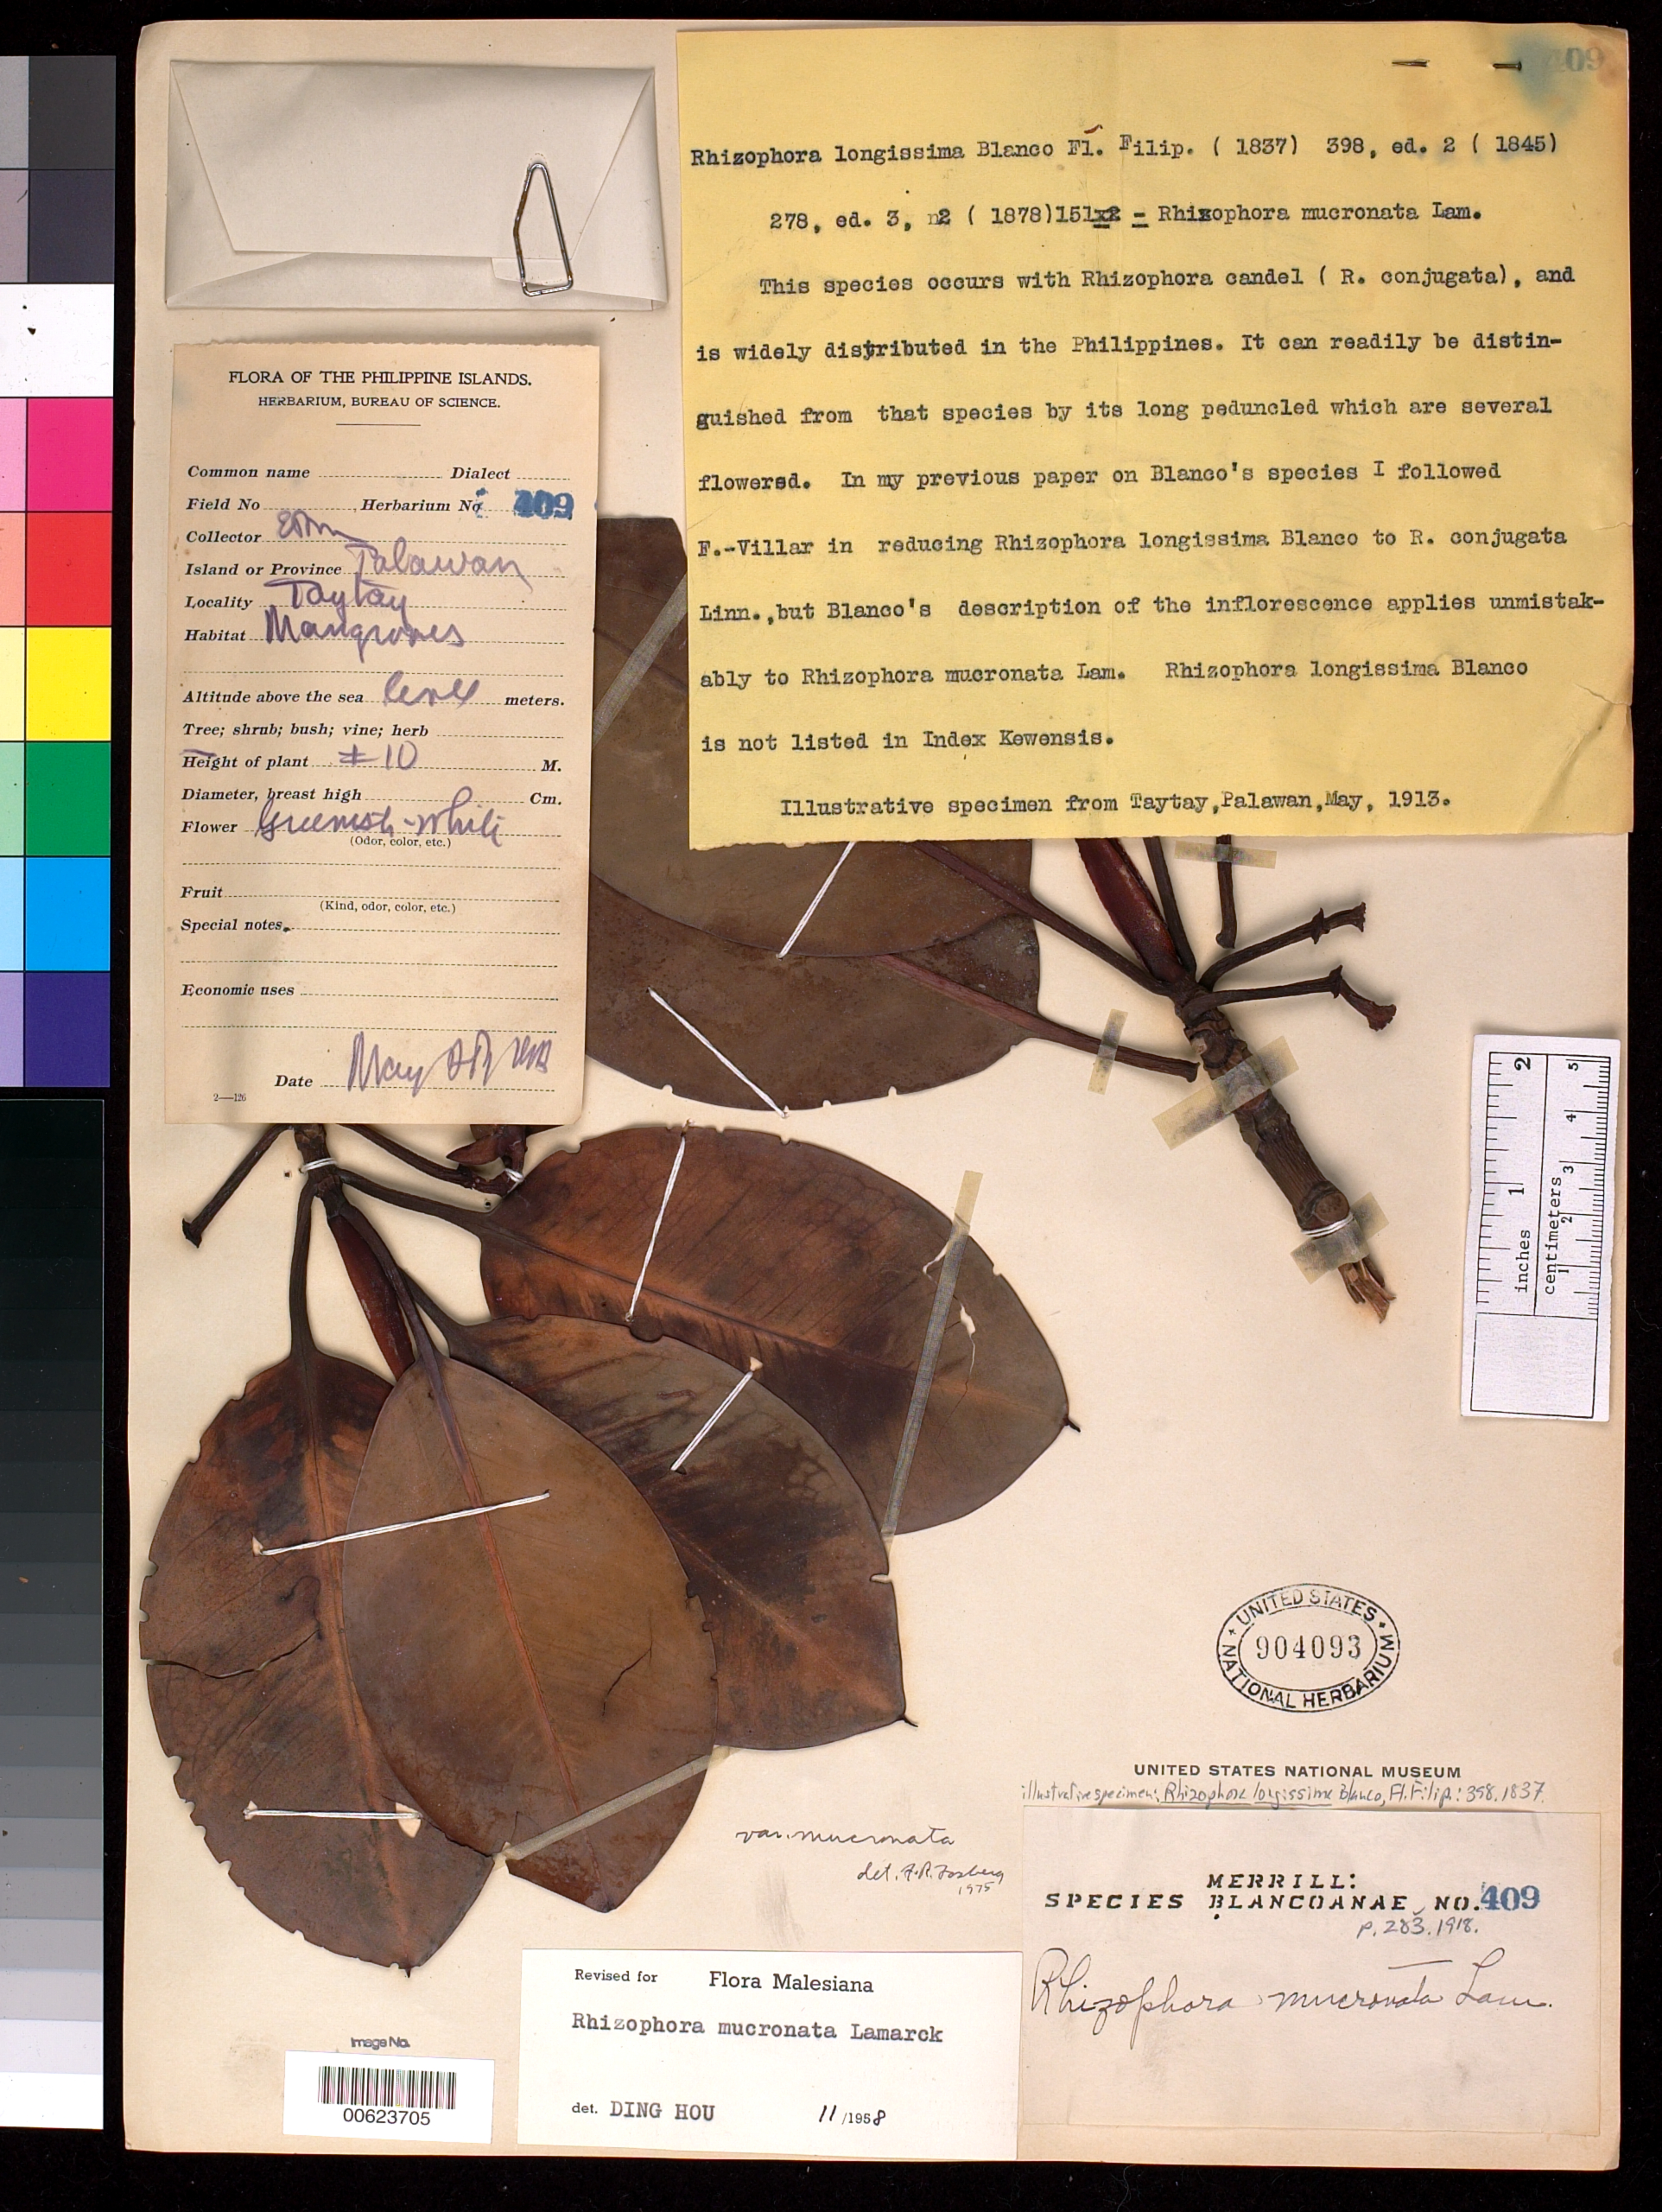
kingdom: Plantae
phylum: Tracheophyta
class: Magnoliopsida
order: Malpighiales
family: Rhizophoraceae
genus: Rhizophora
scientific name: Rhizophora longissima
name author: Blanco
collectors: E. D. Merrill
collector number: Sp. Blancoan. 0409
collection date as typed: May 1913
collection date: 1913-05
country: Philippines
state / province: Mimaropa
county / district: Palawan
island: Palawan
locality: Taytay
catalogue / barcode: US 904093